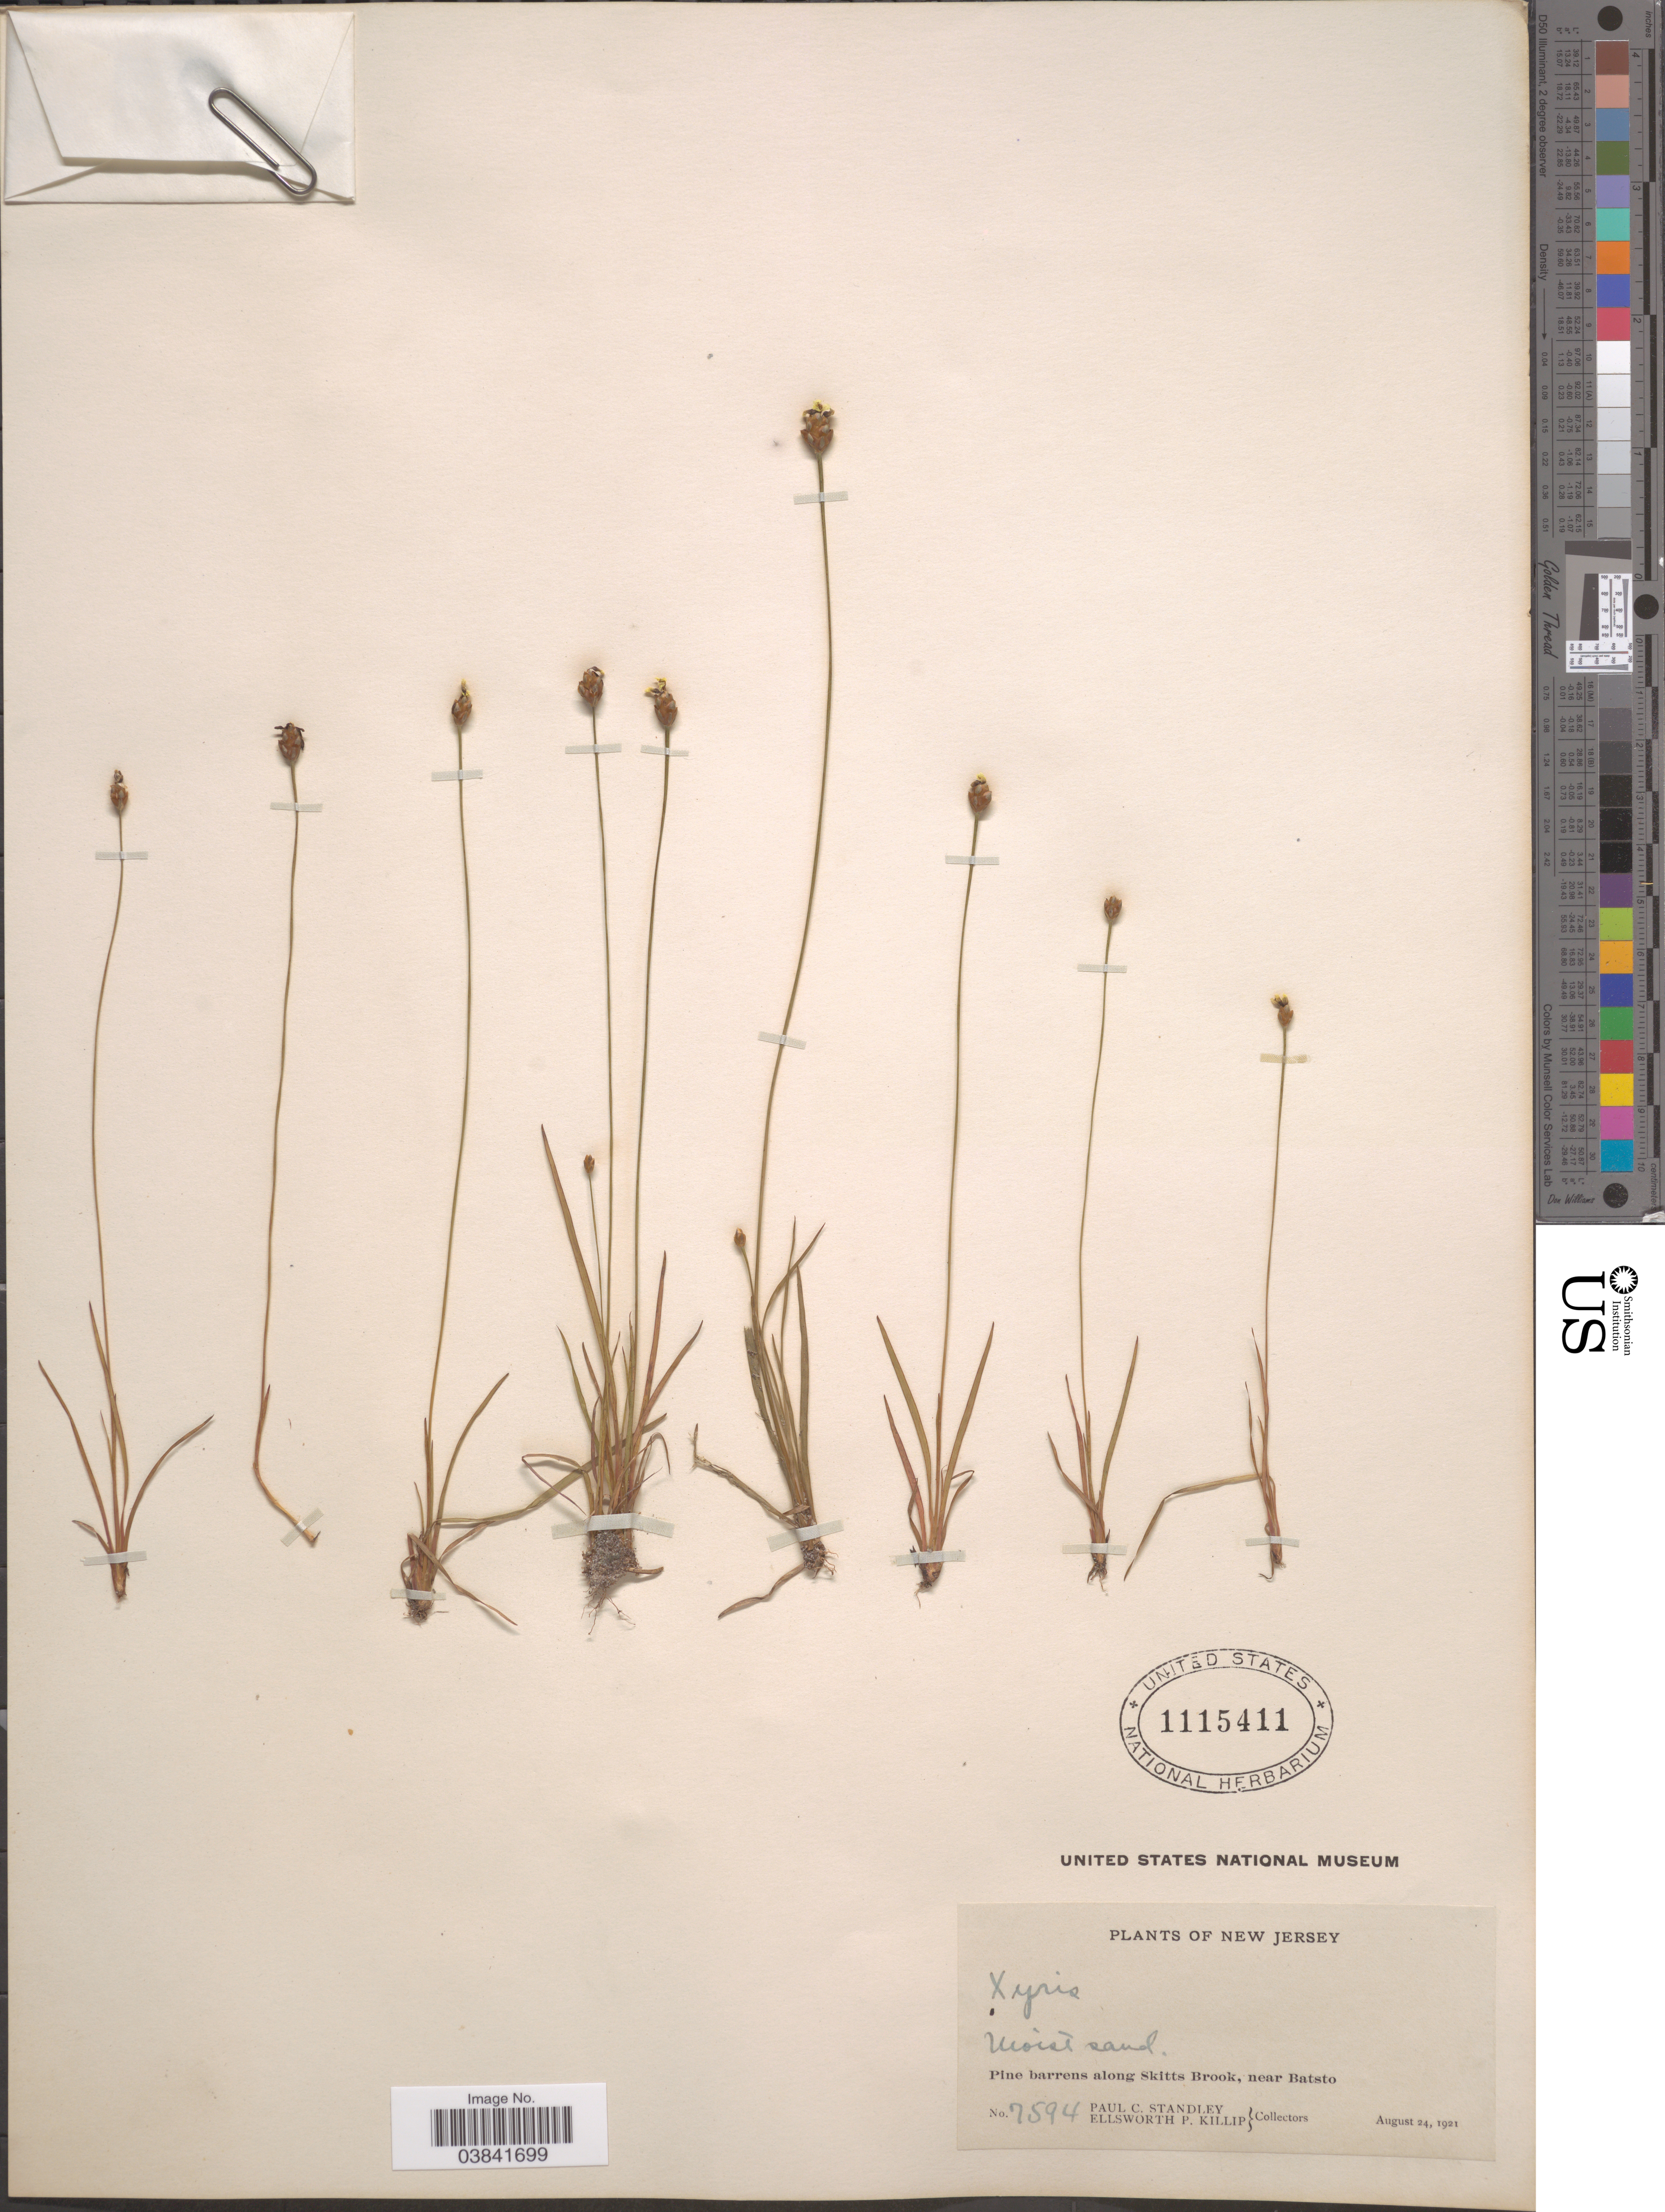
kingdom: Plantae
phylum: Tracheophyta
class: Liliopsida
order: Poales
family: Xyridaceae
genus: Xyris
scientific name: Xyris difformis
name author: Chapm.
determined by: Strong, Mark T., (BOT), Smithsonian Institution - National Museum of Natural History (UNITED STATES)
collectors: P. C. Standley & E. P. Killip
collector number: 7594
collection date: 1921-08-24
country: United States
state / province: New Jersey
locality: Pine barrens along Skitts Brook, near Batsto.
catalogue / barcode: US 1115411